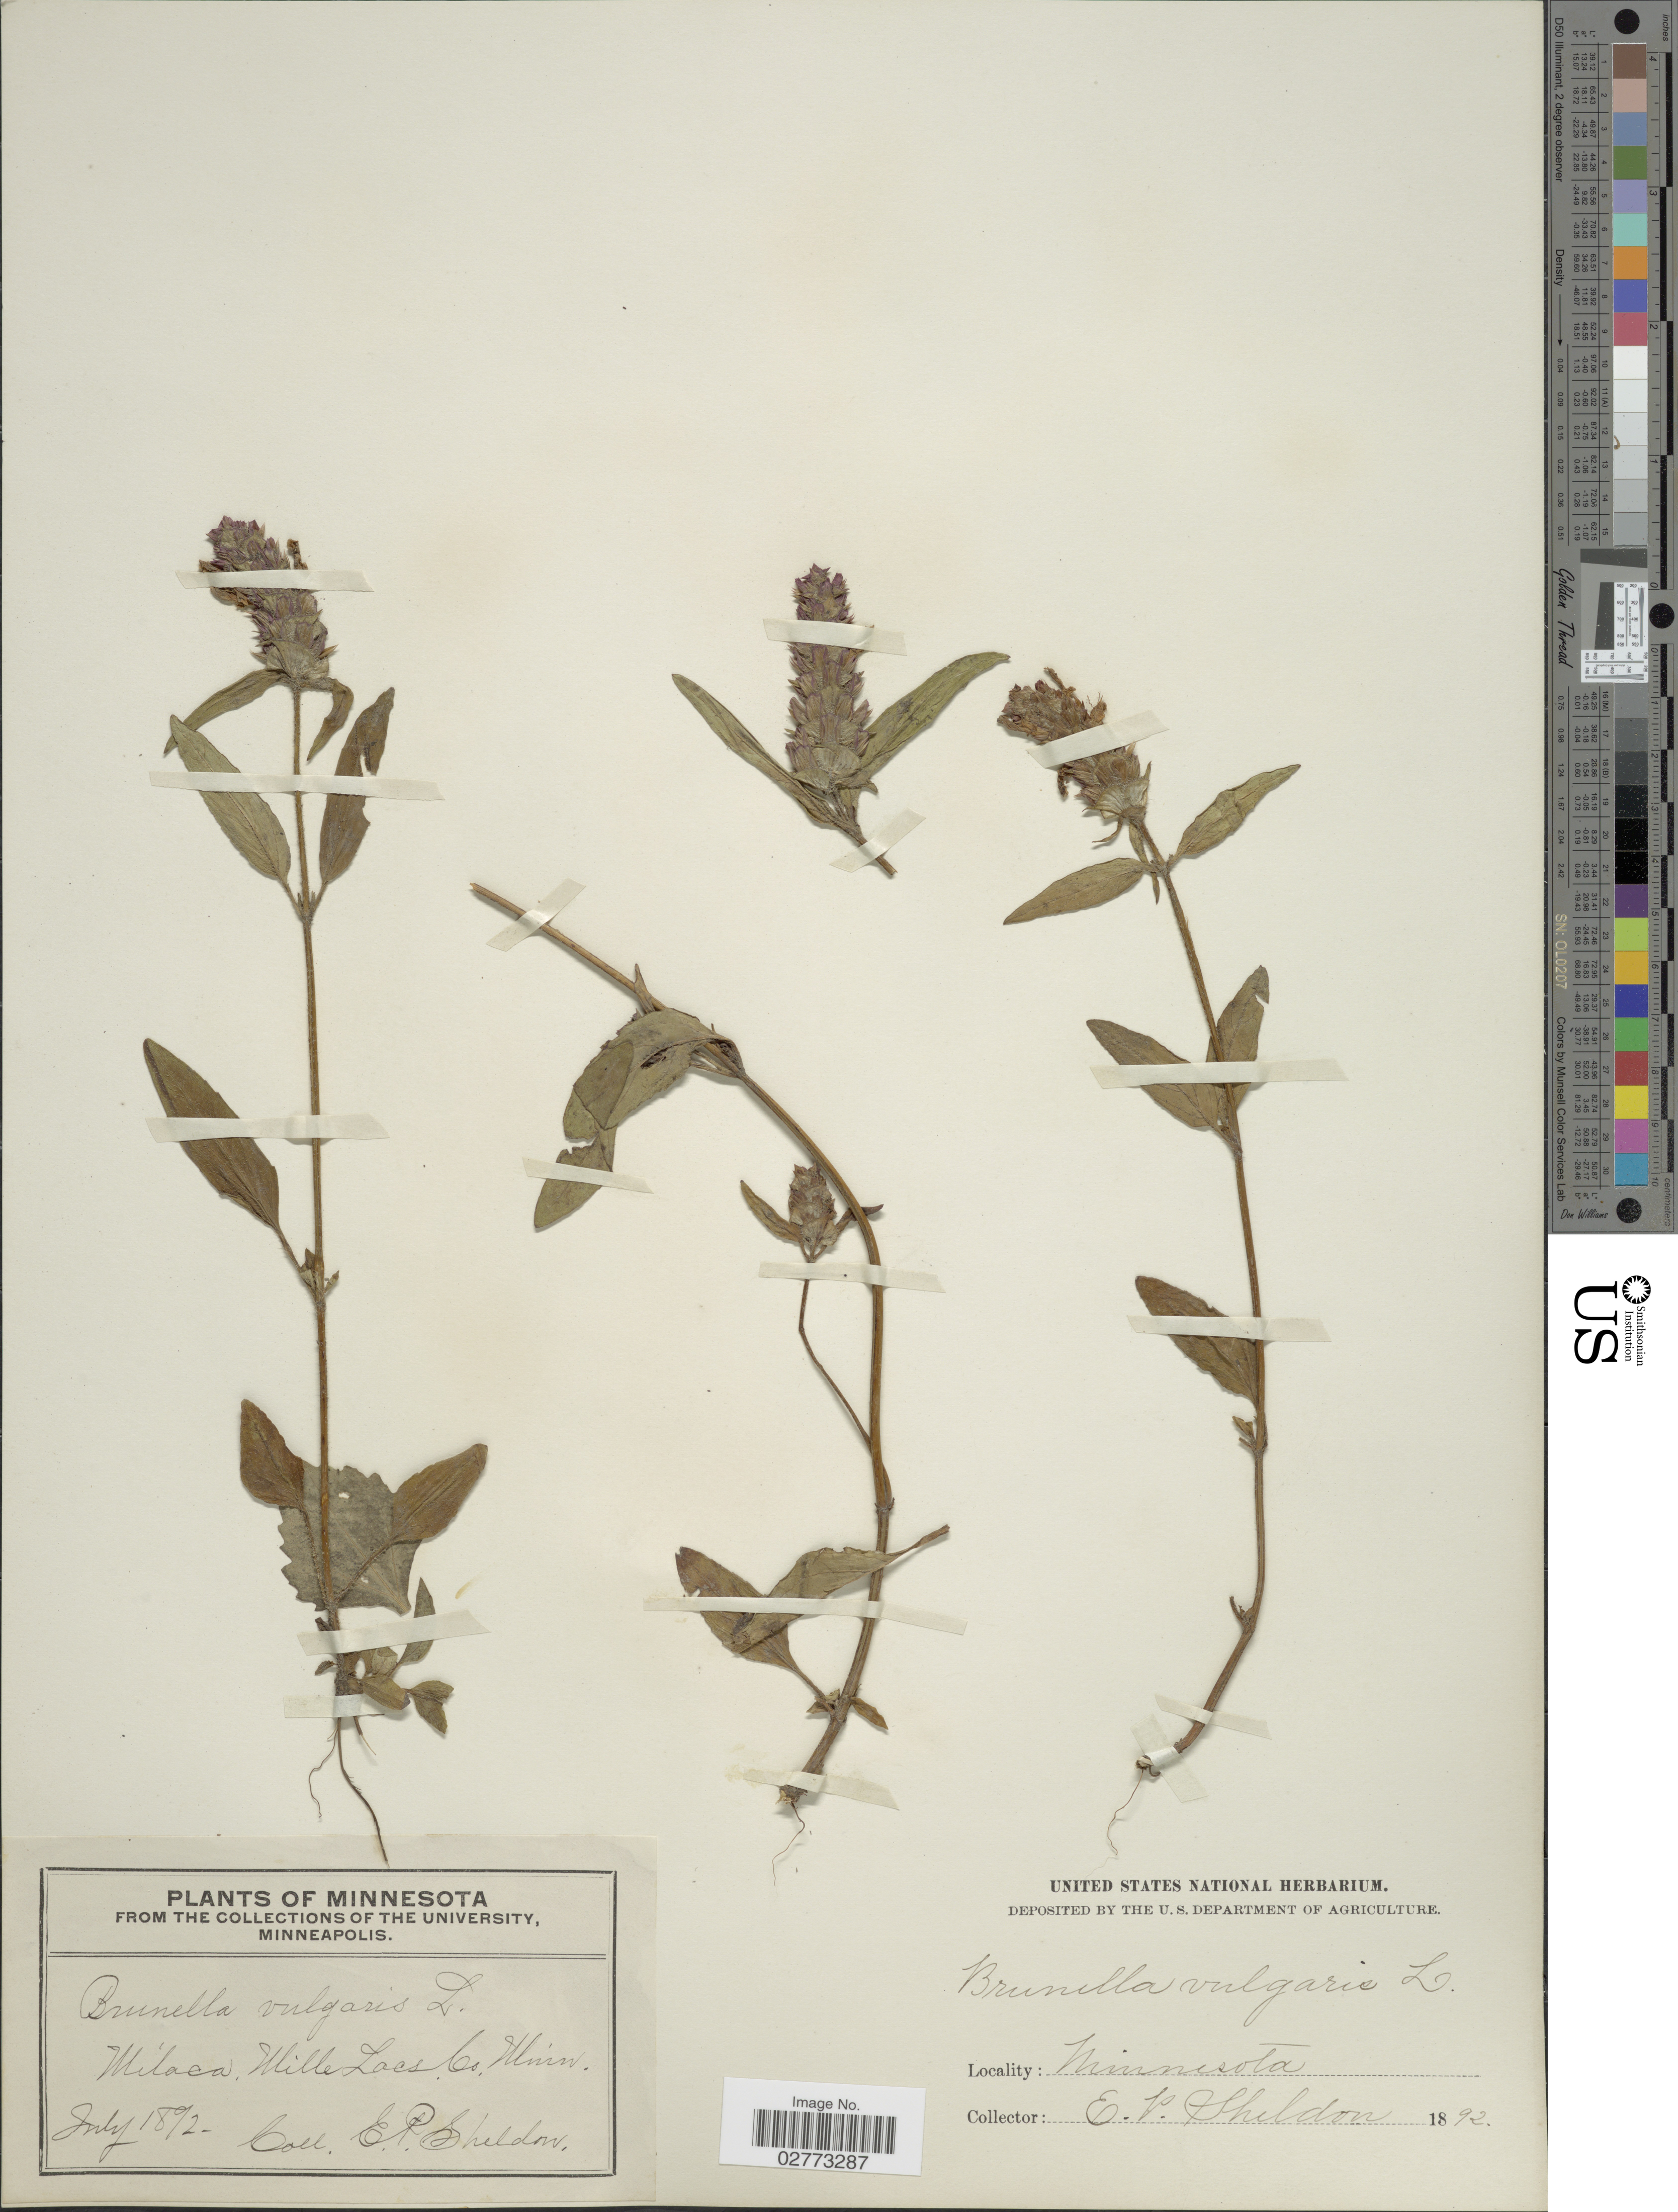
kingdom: Plantae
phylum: Tracheophyta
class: Magnoliopsida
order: Lamiales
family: Lamiaceae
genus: Prunella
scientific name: Prunella vulgaris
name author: L.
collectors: E. P. Sheldon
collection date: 1892-07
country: United States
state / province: Minnesota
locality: Milaca. Mille Lacs Co.